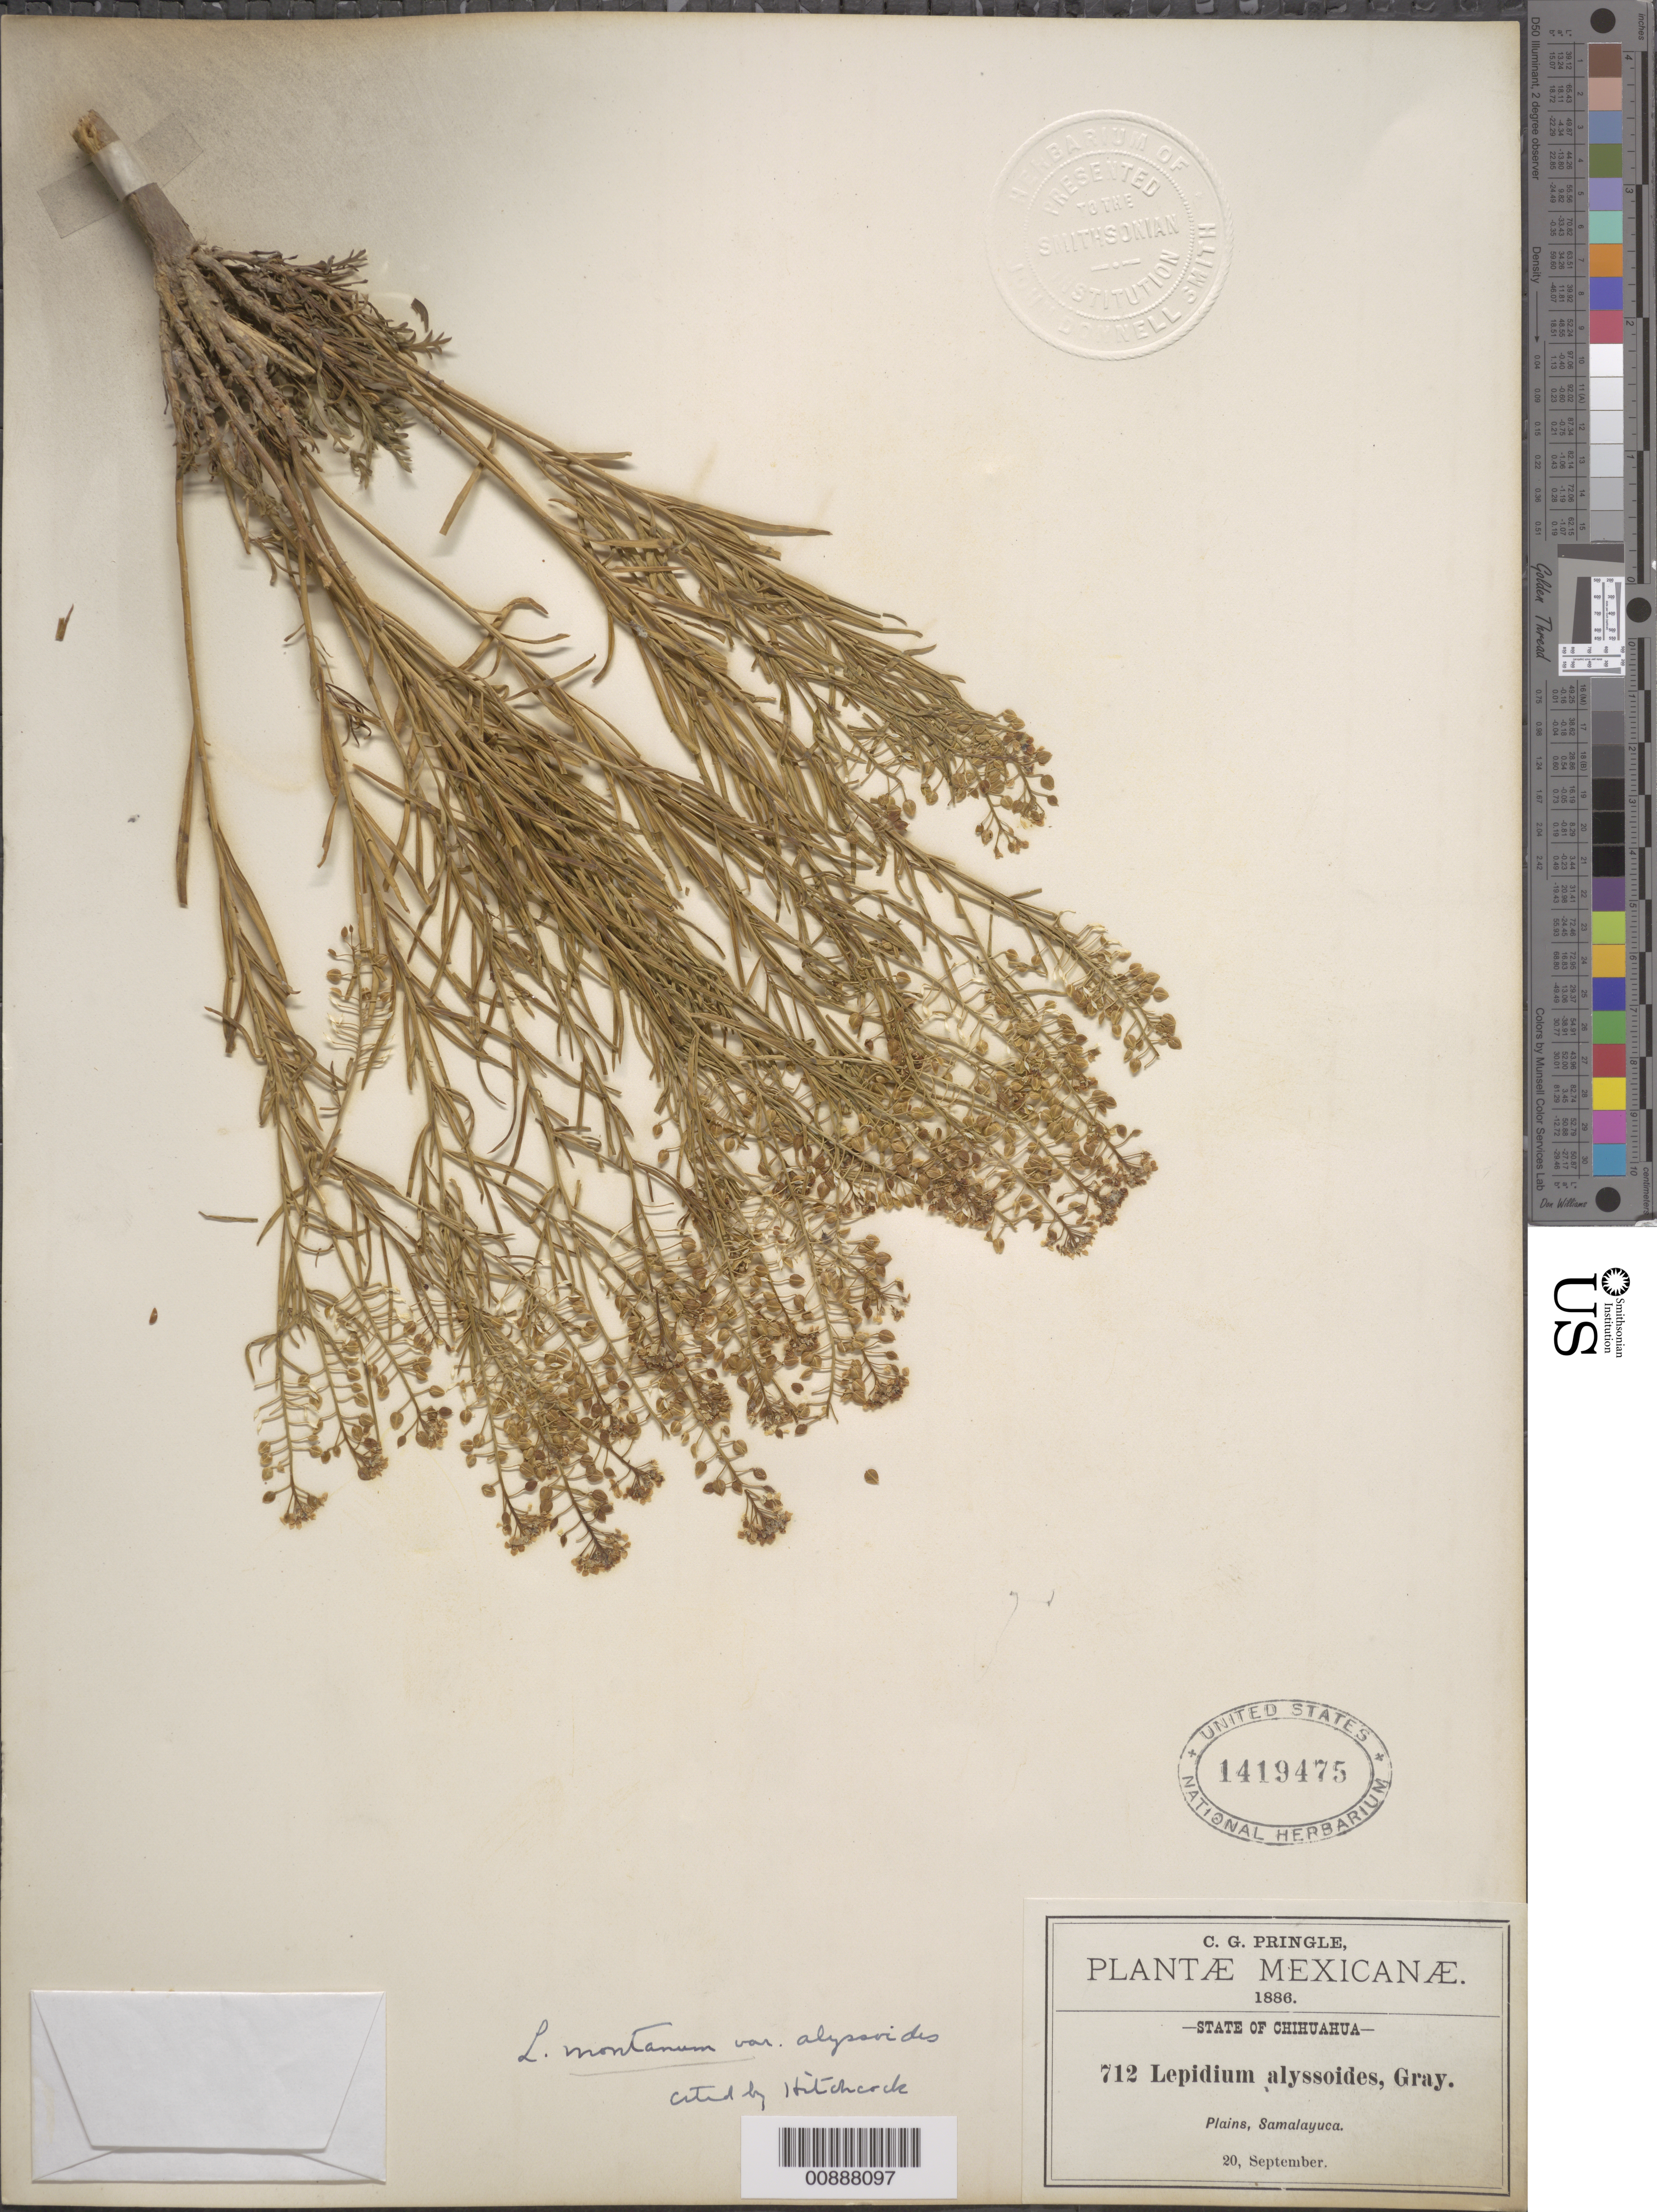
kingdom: Plantae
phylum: Tracheophyta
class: Magnoliopsida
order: Brassicales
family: Brassicaceae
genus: Lepidium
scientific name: Lepidium montanum var. alyssoides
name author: (A. Gray) M.E. Jones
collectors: C. G. Pringle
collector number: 712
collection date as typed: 20 Sep 1886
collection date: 1886-09-20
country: Mexico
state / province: Chihuahua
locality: Samalayuca, Chihuahua.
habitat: Plains.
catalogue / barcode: US 1419475